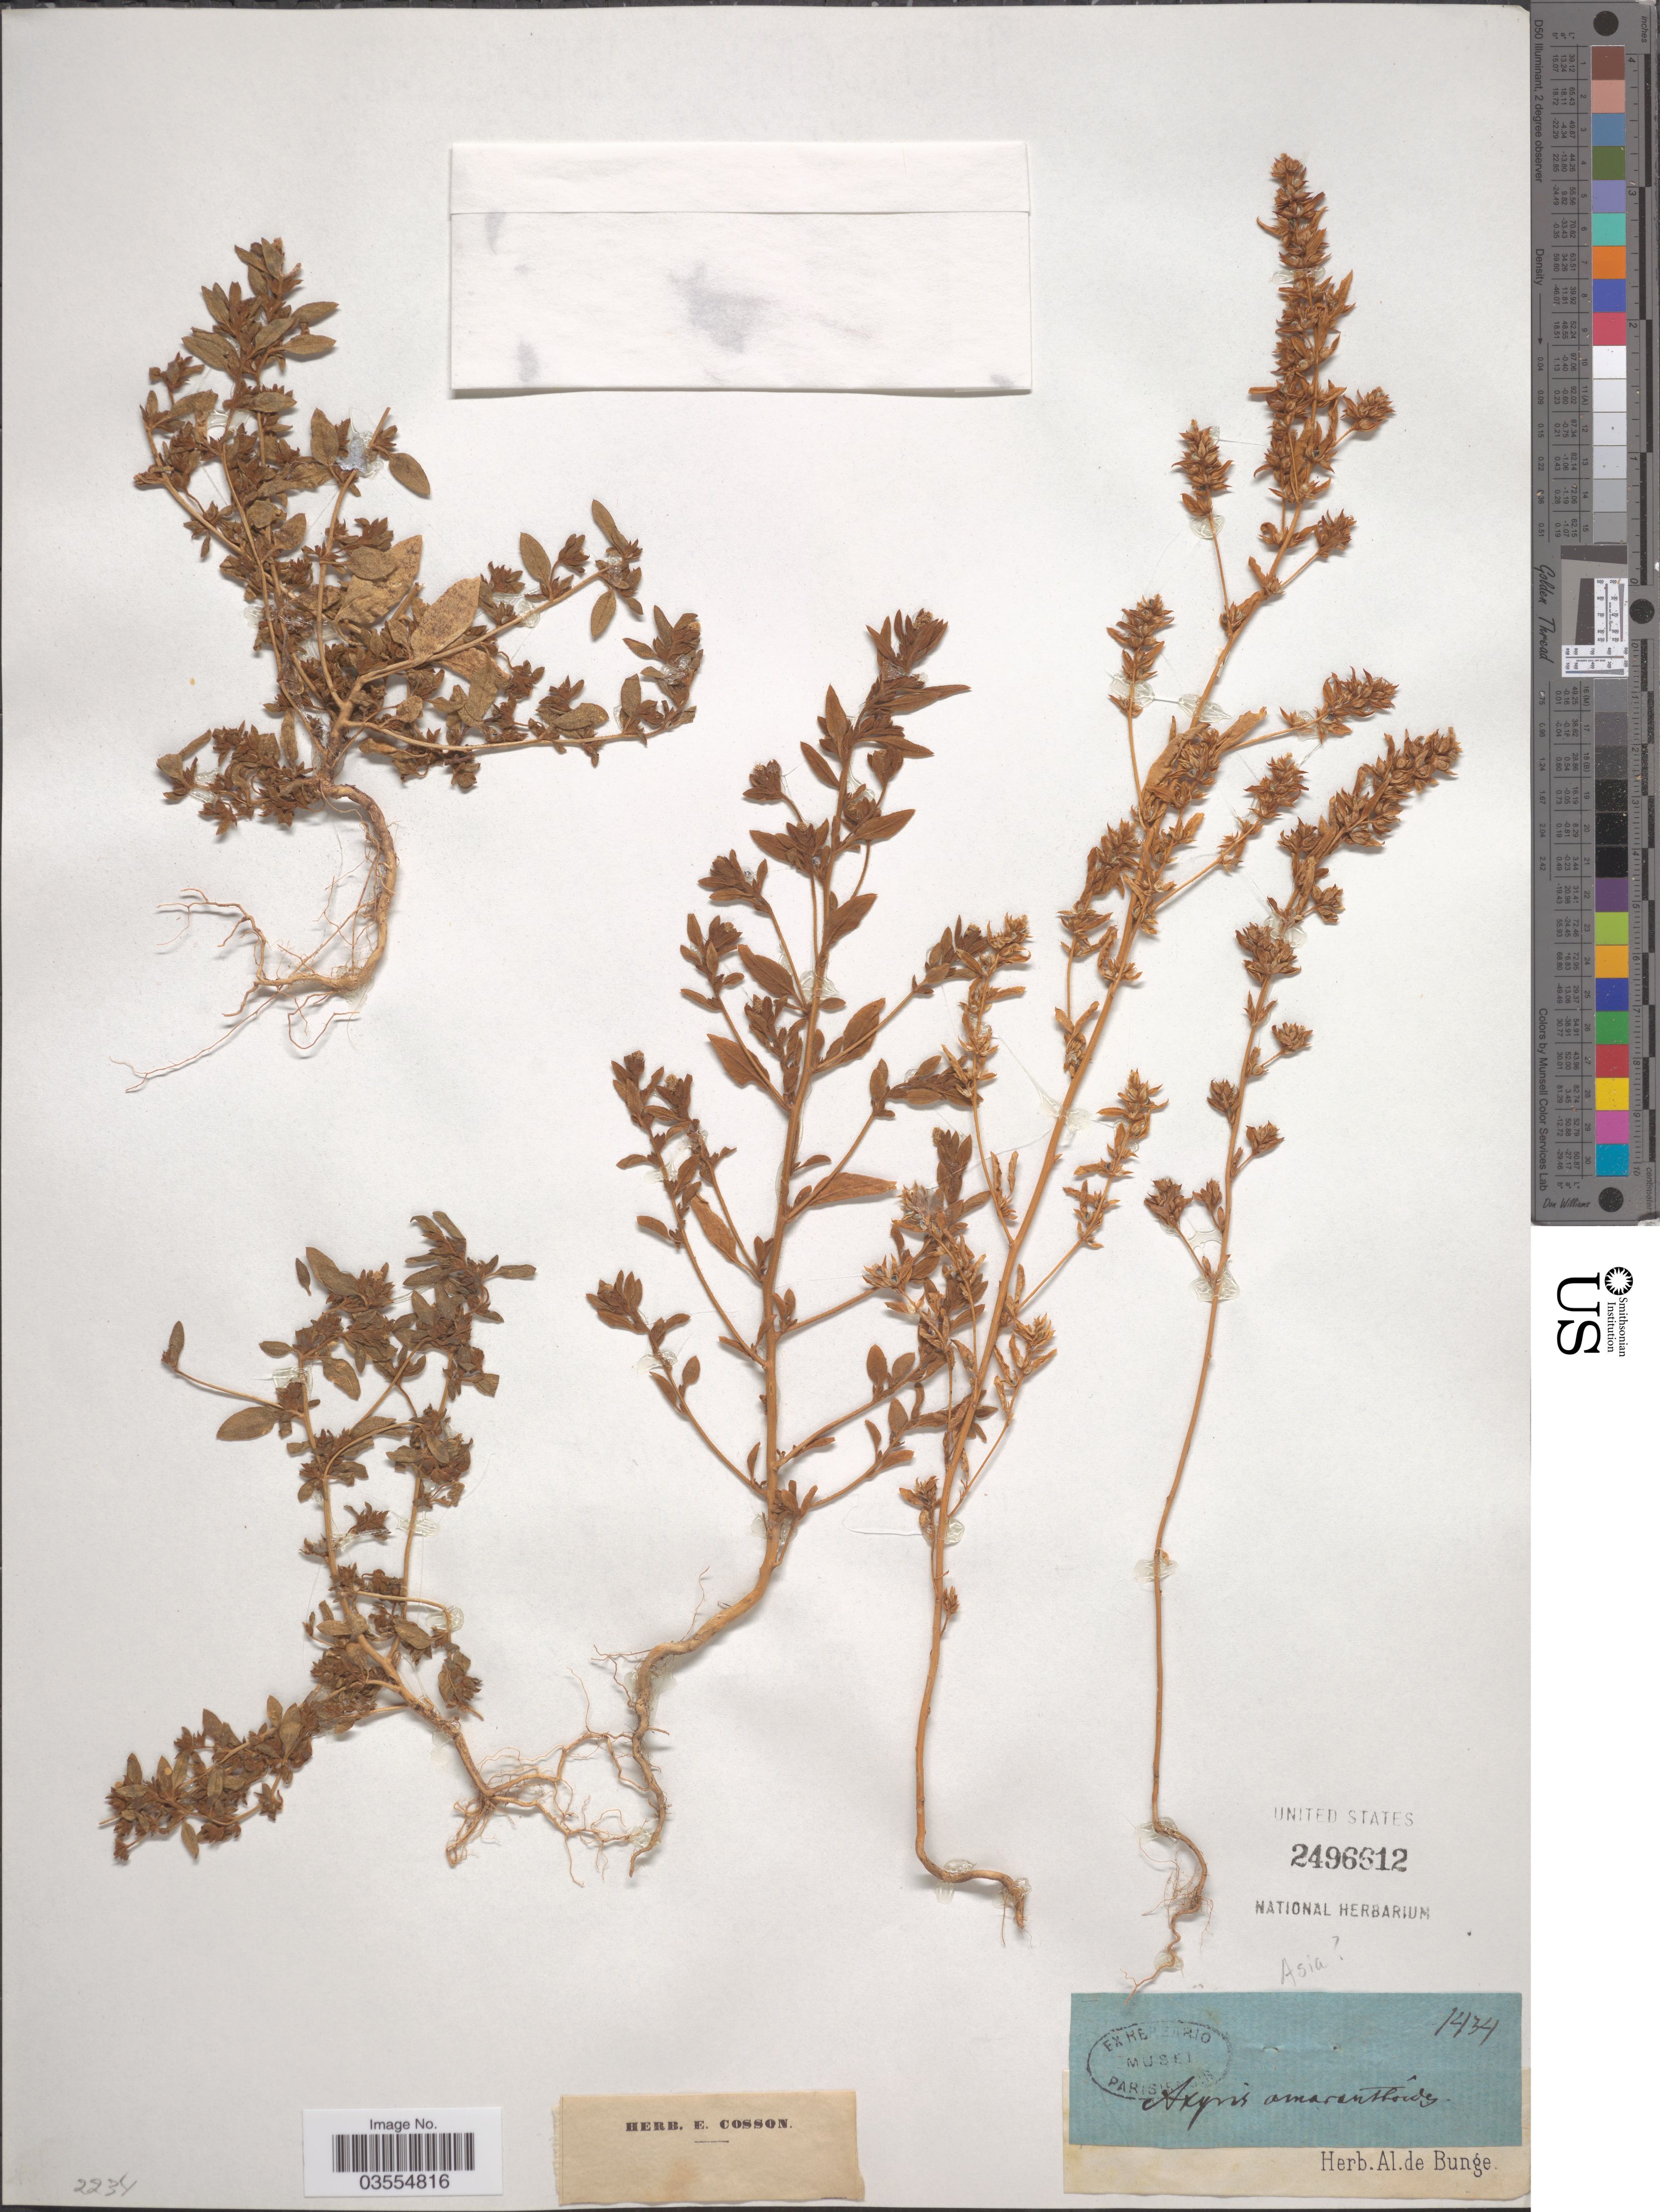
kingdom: Plantae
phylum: Tracheophyta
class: Magnoliopsida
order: Caryophyllales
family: Amaranthaceae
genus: Axyris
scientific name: Axyris amaranthoides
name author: L.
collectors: ex herb. Bunge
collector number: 1434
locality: Asia [unsure placement]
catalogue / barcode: US 2496612